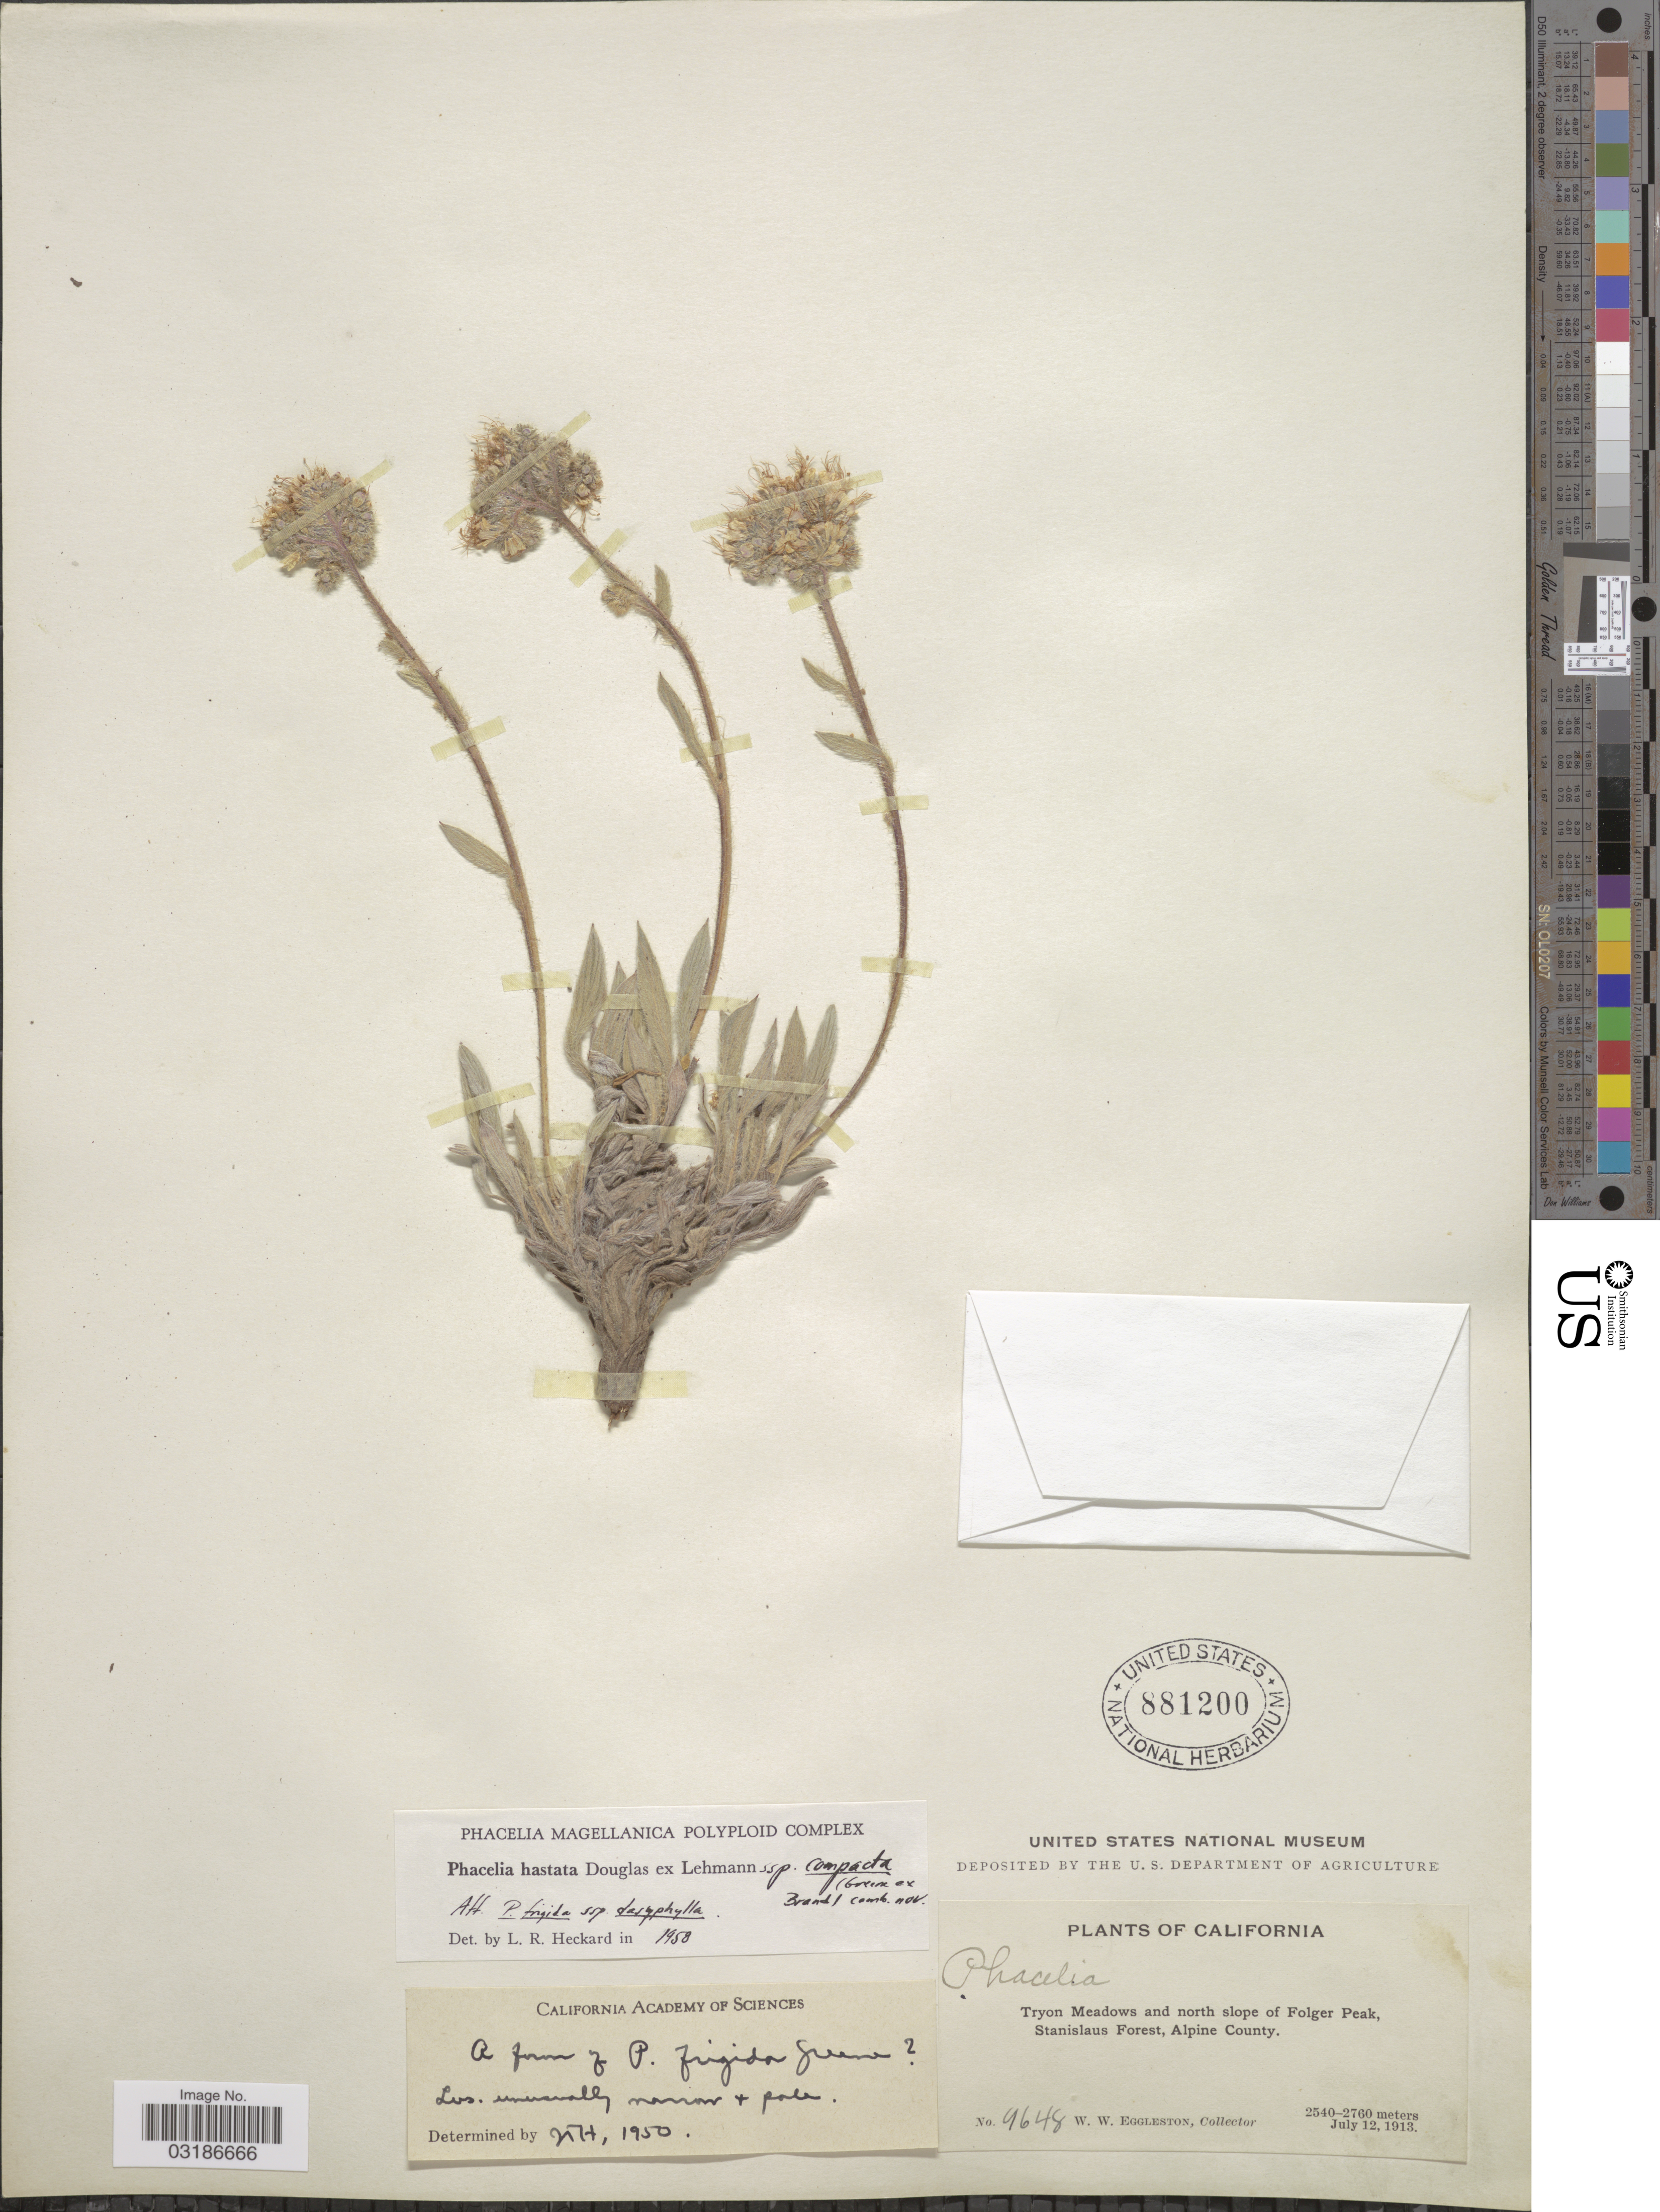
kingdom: Plantae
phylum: Tracheophyta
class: Magnoliopsida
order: Boraginales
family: Hydrophyllaceae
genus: Phacelia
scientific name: Phacelia hastata subsp. compacta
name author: (Brand) Heckard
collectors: W. W. Eggleston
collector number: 9648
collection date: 1913-07-12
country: United States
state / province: California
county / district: Alpine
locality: Tryon Meadows and north slope of Folger Peak, Stanislaus Forest, Alpine County.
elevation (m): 2540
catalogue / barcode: US 881200